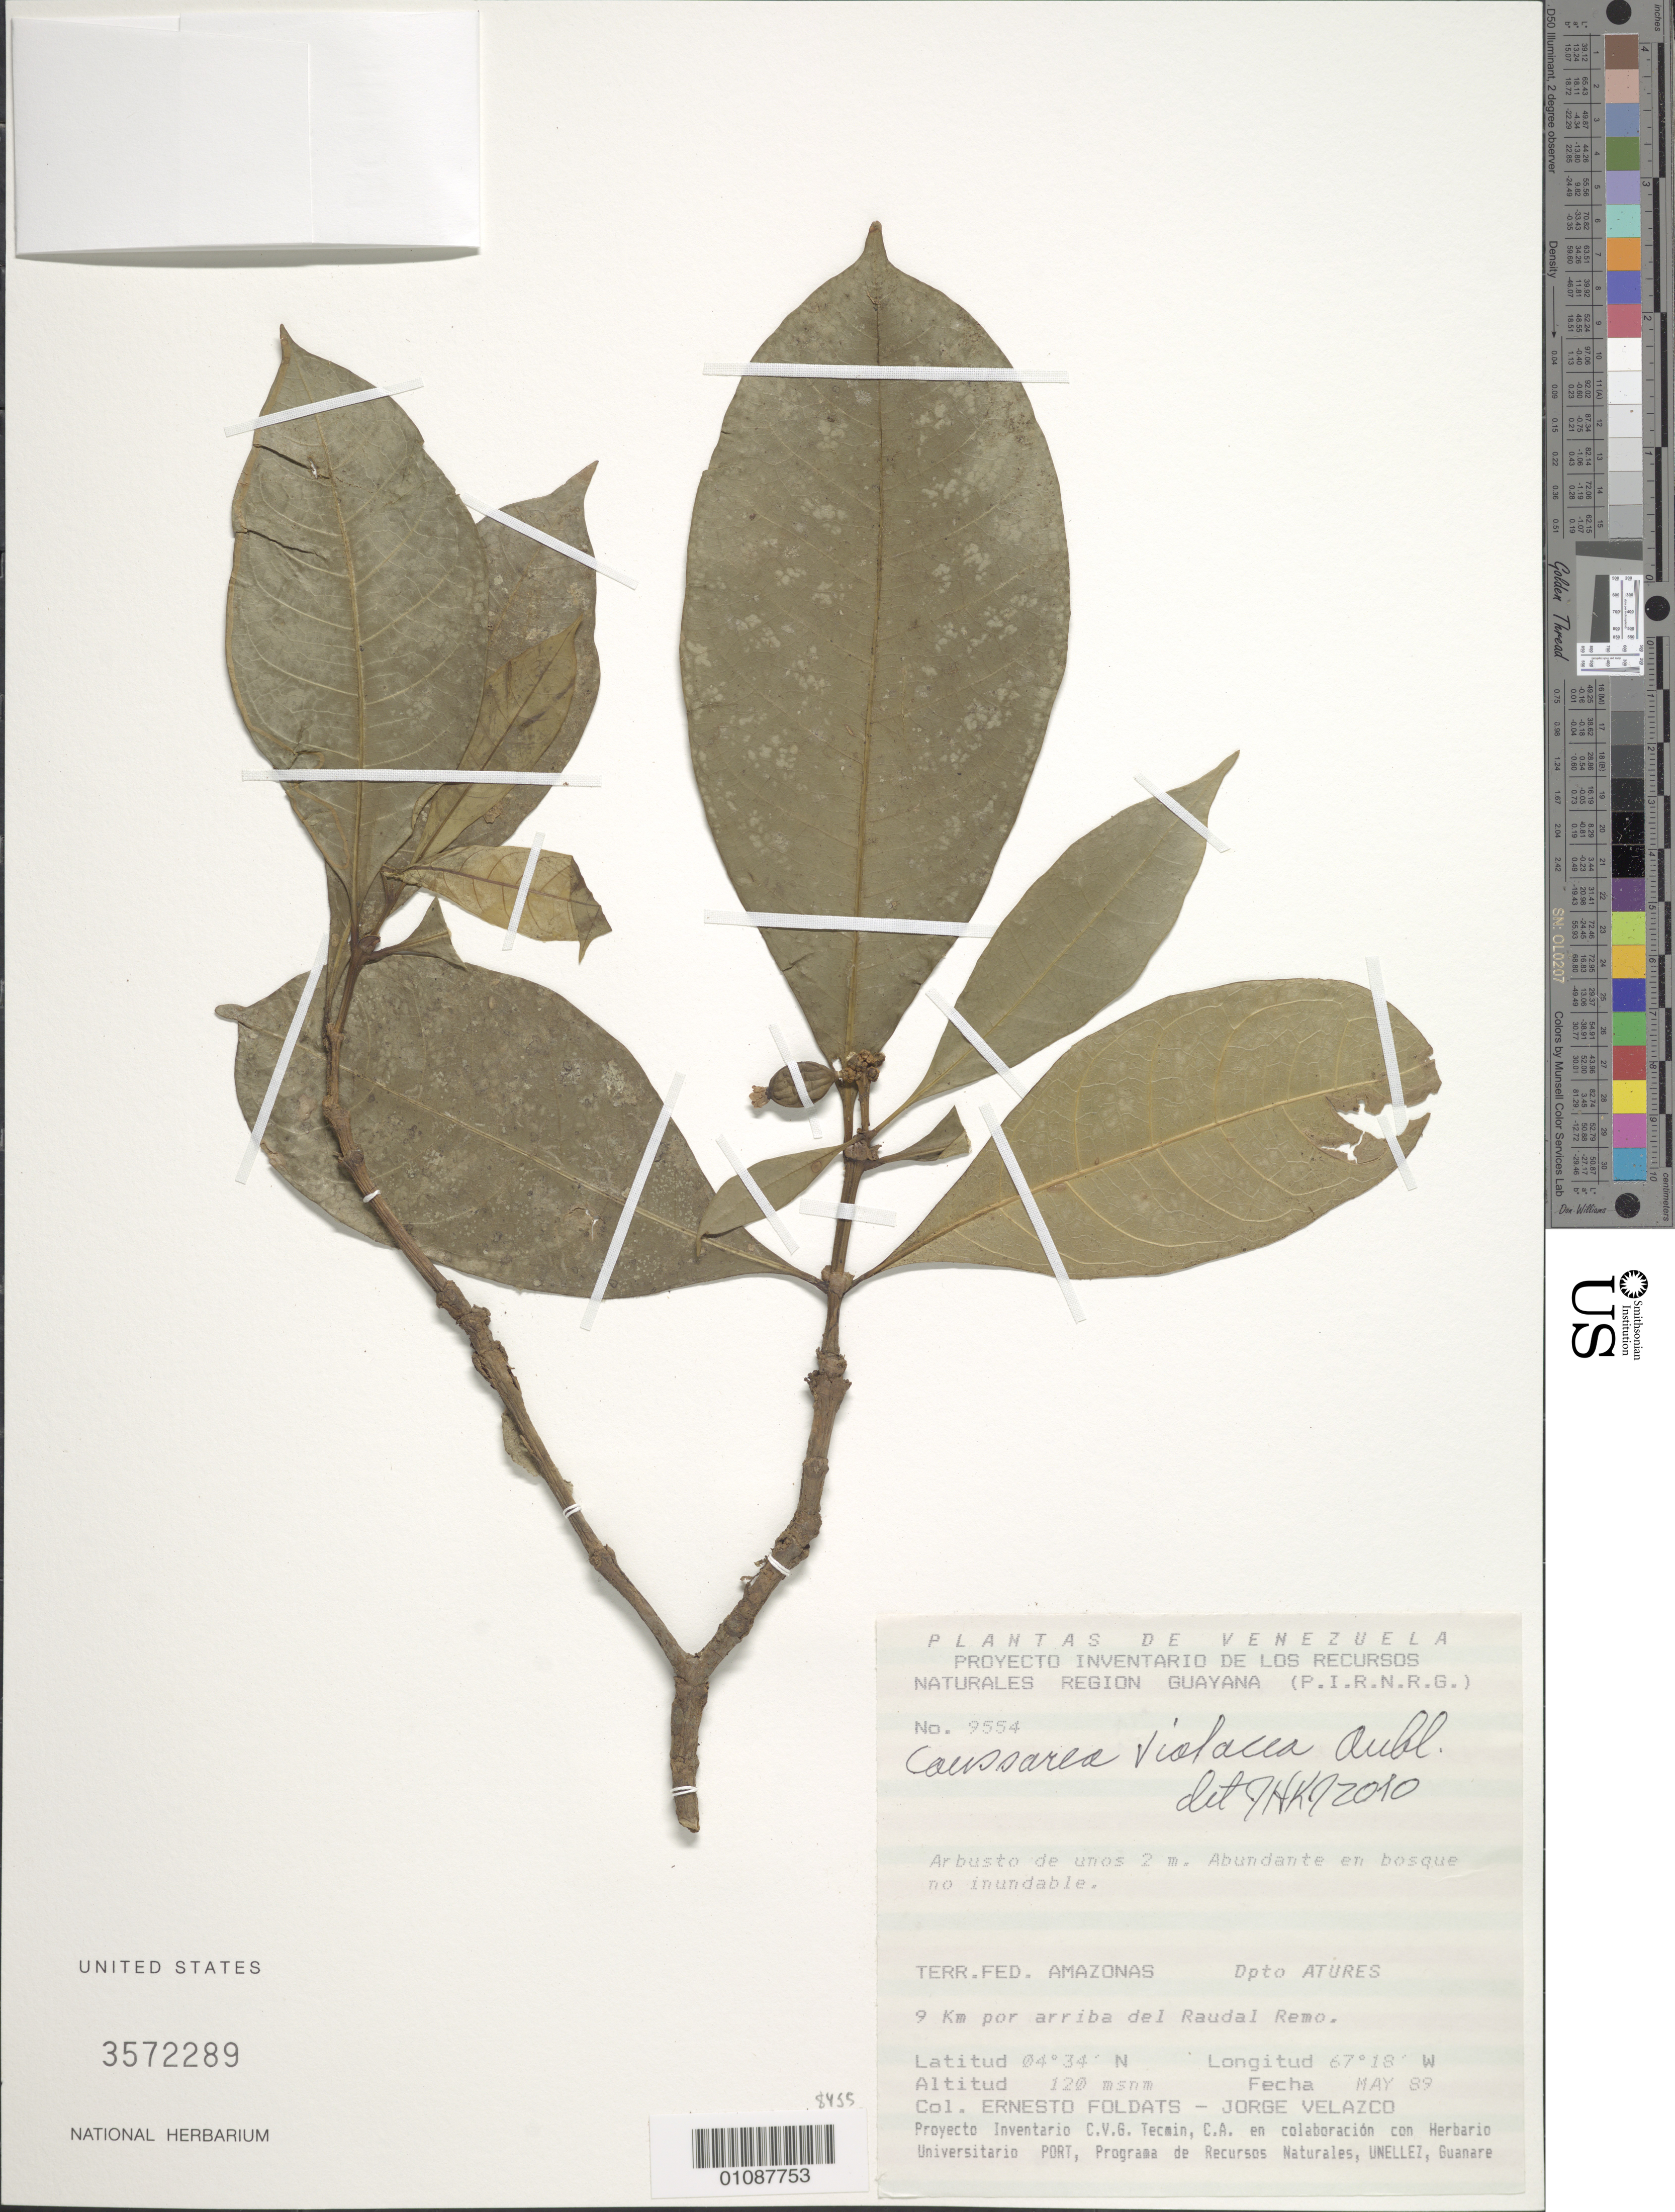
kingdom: Plantae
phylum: Tracheophyta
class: Magnoliopsida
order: Gentianales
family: Rubiaceae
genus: Coussarea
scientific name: Coussarea violacea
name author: Aubl.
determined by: Kirkbride, J. H.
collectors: E. Foldats & J. Velazco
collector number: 9554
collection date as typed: May-89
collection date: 1989-05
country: Venezuela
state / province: Amazonas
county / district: Atures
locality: Raudal Remo, 9 km por arriba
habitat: Bosque no inundable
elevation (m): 120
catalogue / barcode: US 3572289